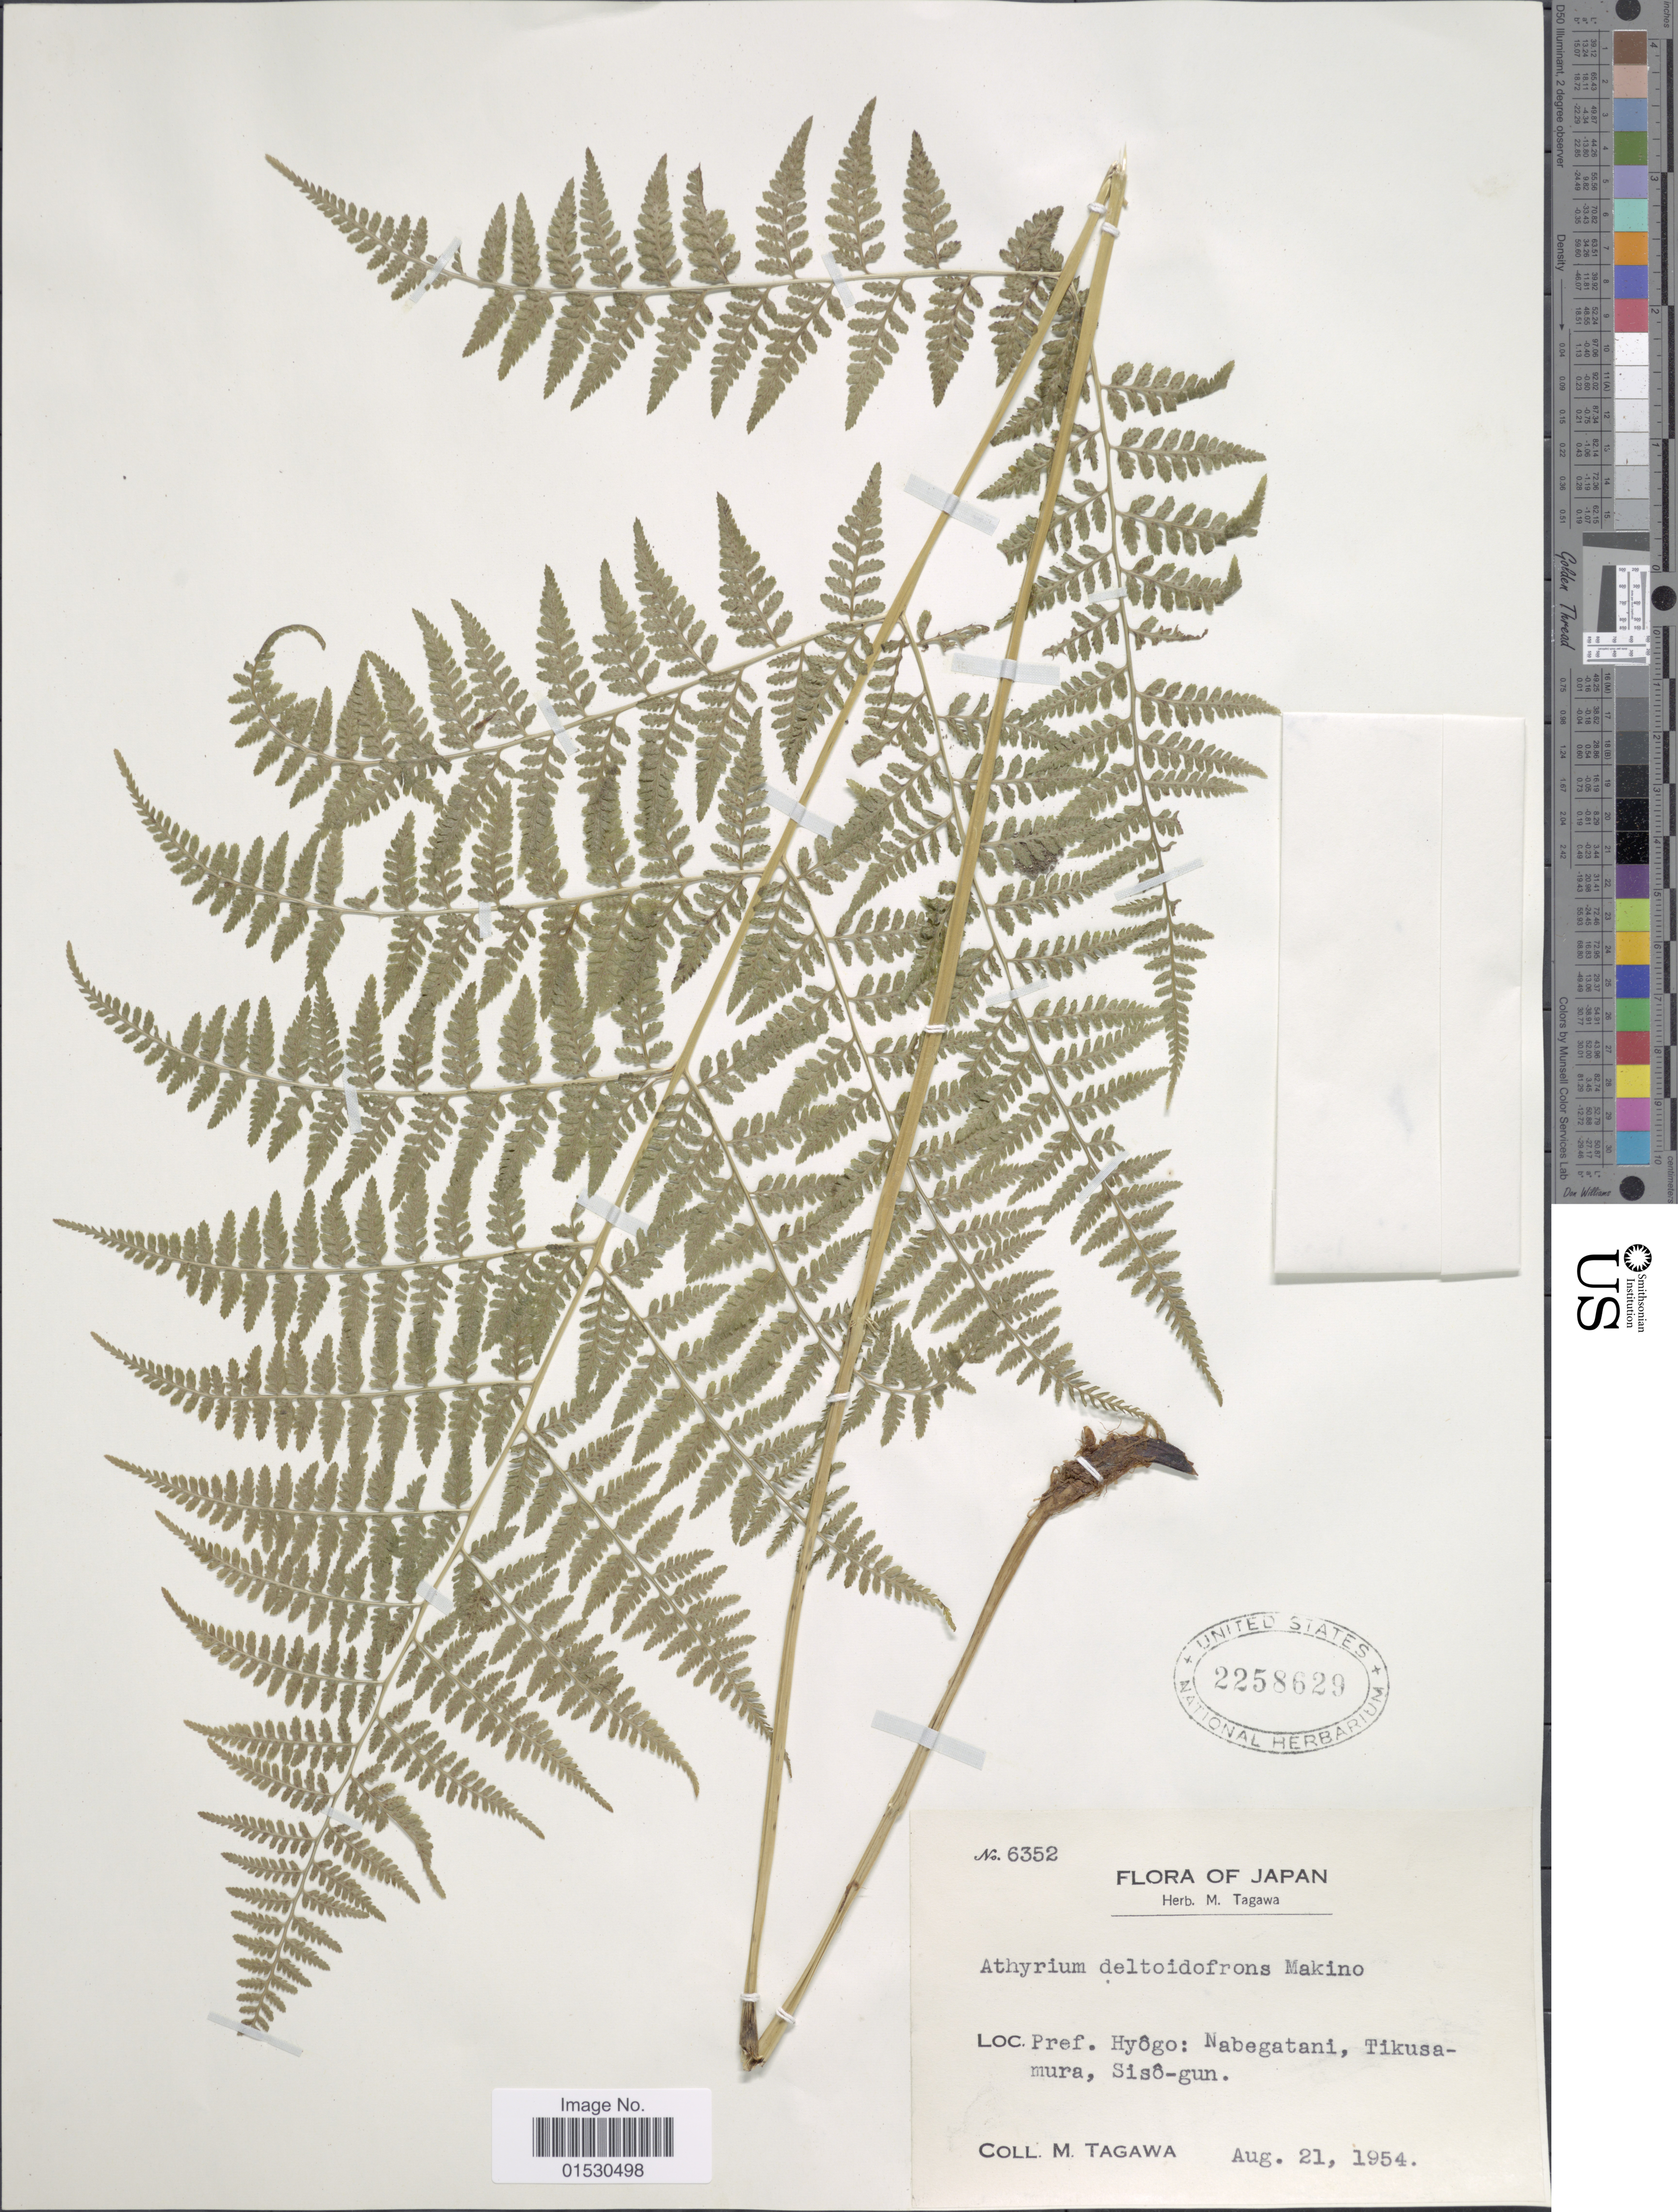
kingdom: Plantae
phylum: Tracheophyta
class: Polypodiopsida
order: Polypodiales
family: Athyriaceae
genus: Athyrium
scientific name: Athyrium deltoidofrons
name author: Makino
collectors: M. Tagawa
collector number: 6352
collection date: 1954-08-21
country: Japan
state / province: Hyogo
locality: Nabegatani, Tikusamura, Siso-gun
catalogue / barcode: US 2258629